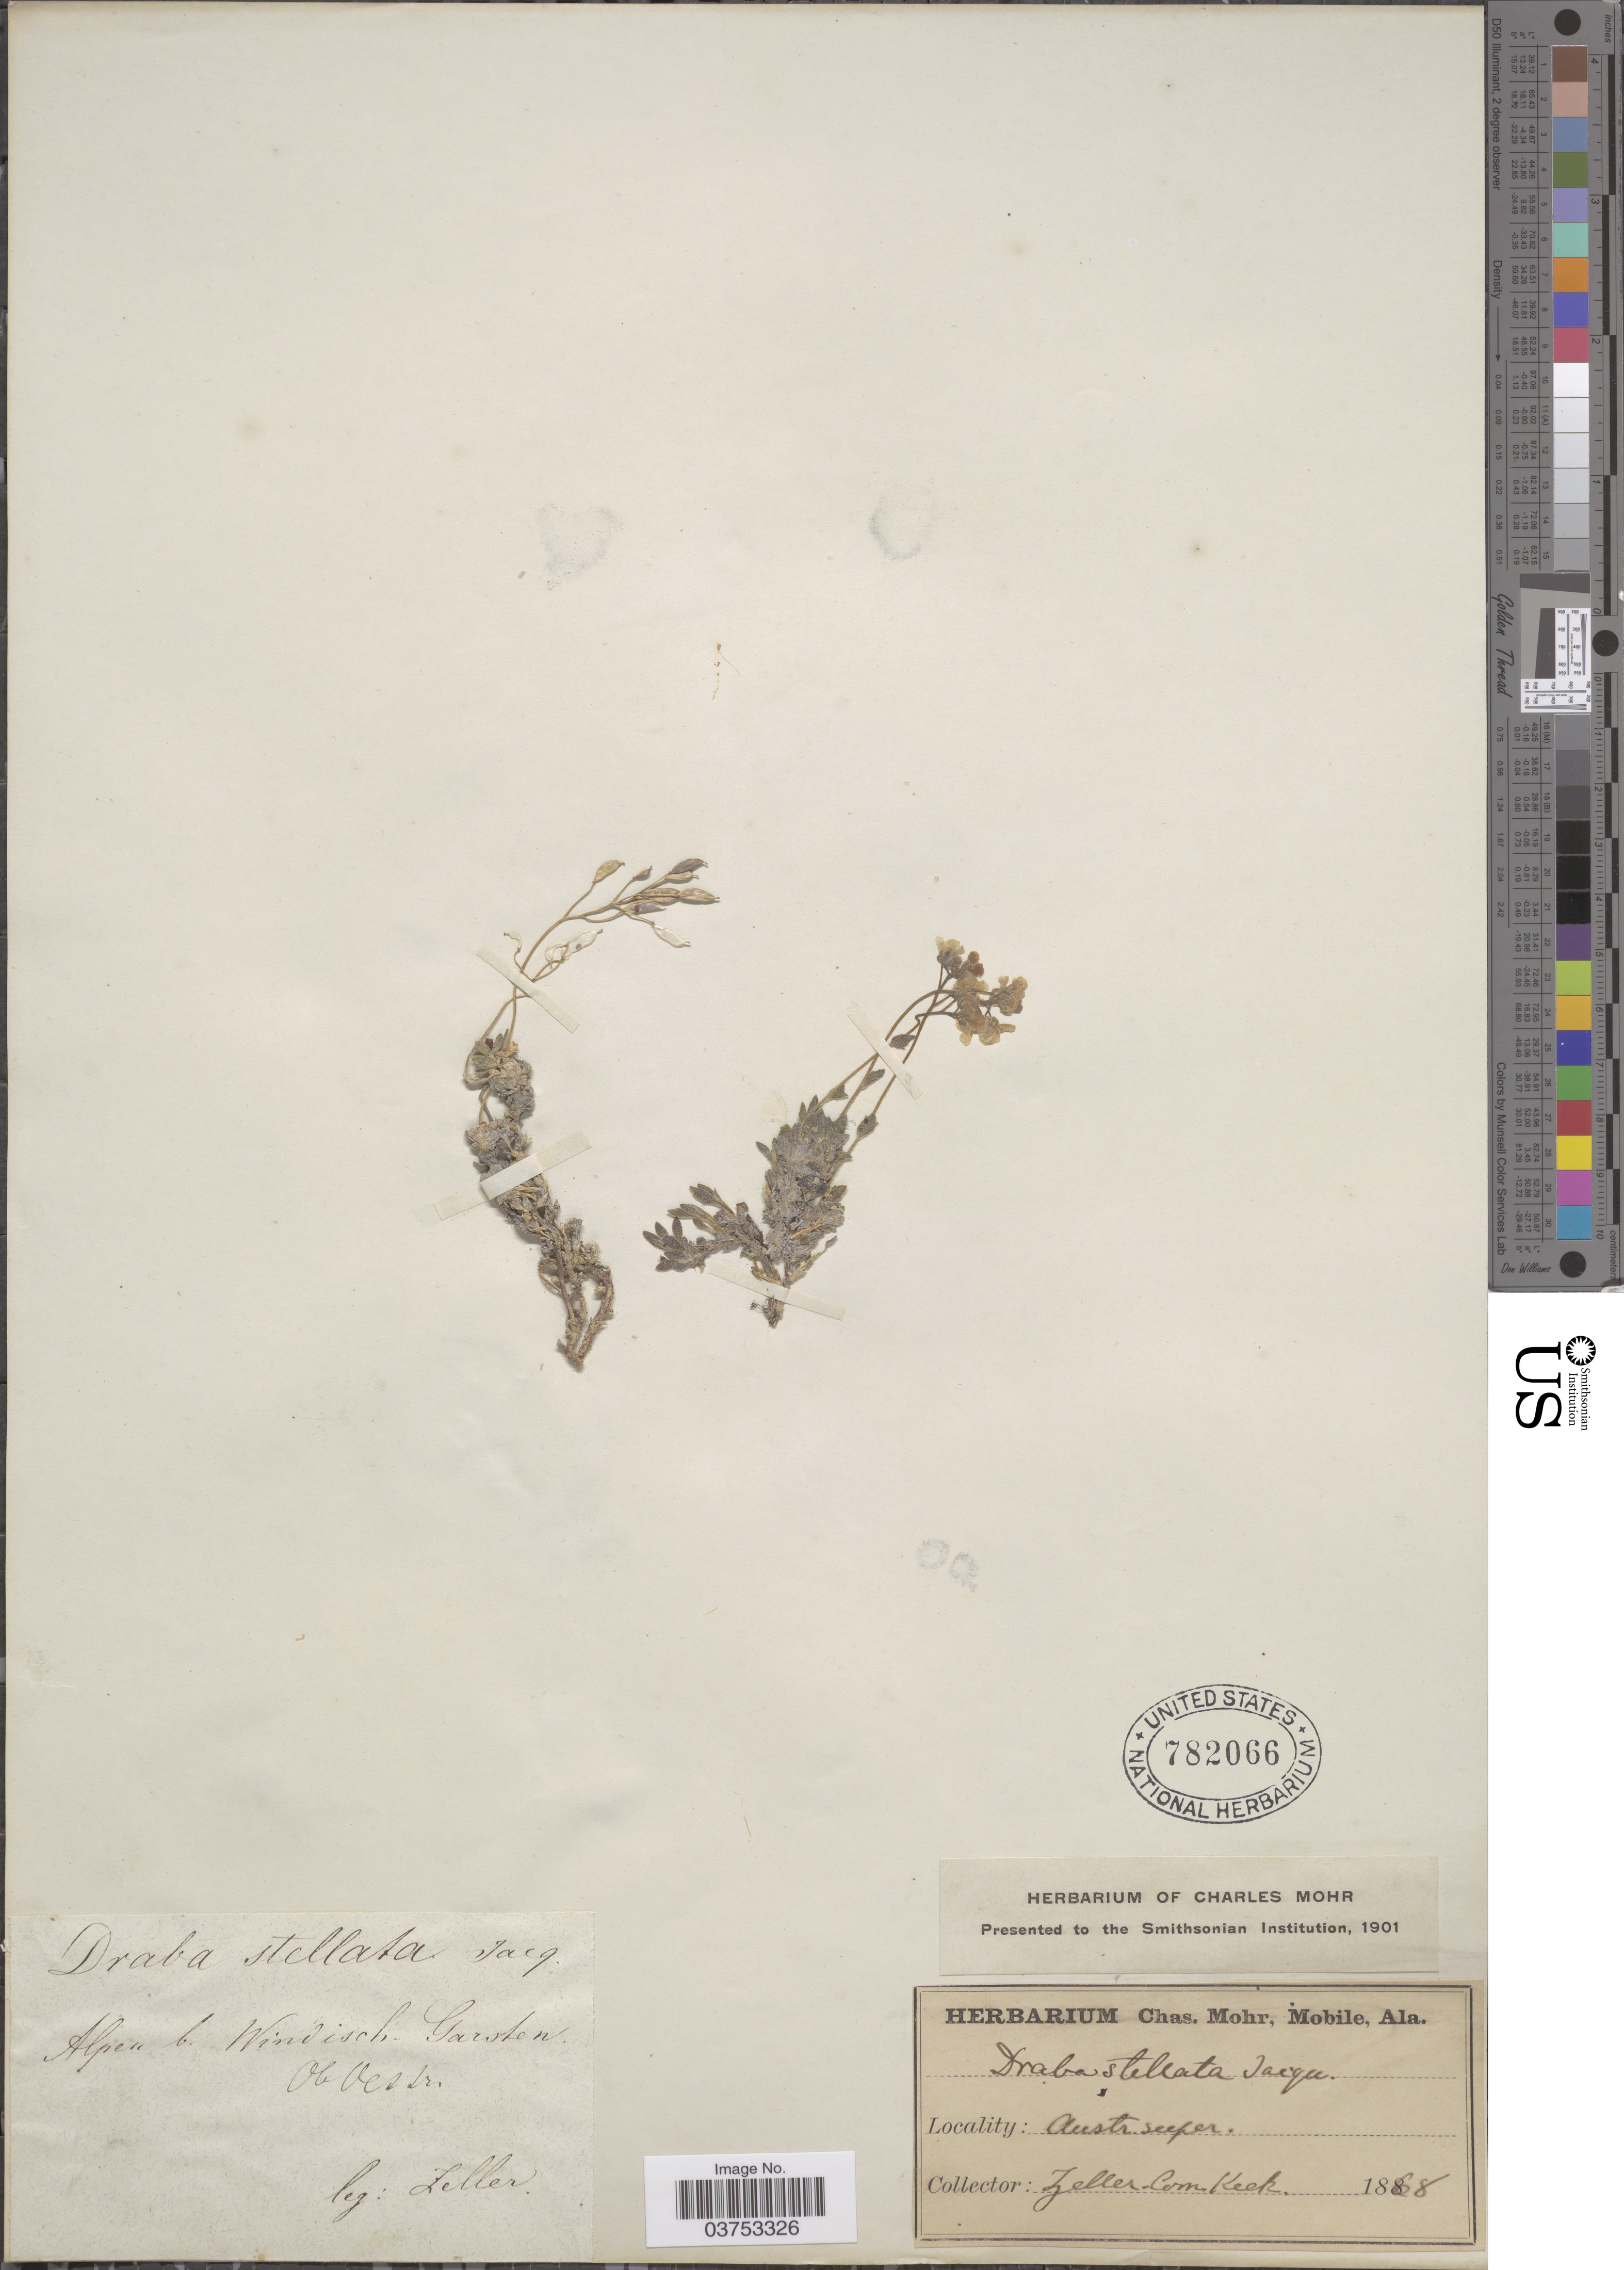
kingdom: Plantae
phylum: Tracheophyta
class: Magnoliopsida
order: Brassicales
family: Brassicaceae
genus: Draba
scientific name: Draba stellata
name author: (A. Gray) Jacq.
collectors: Zeller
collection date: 1868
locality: Alpen b. Windisch Garsten Ob Vestr. Austr. seeper. [interpreted]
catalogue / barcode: US 782066